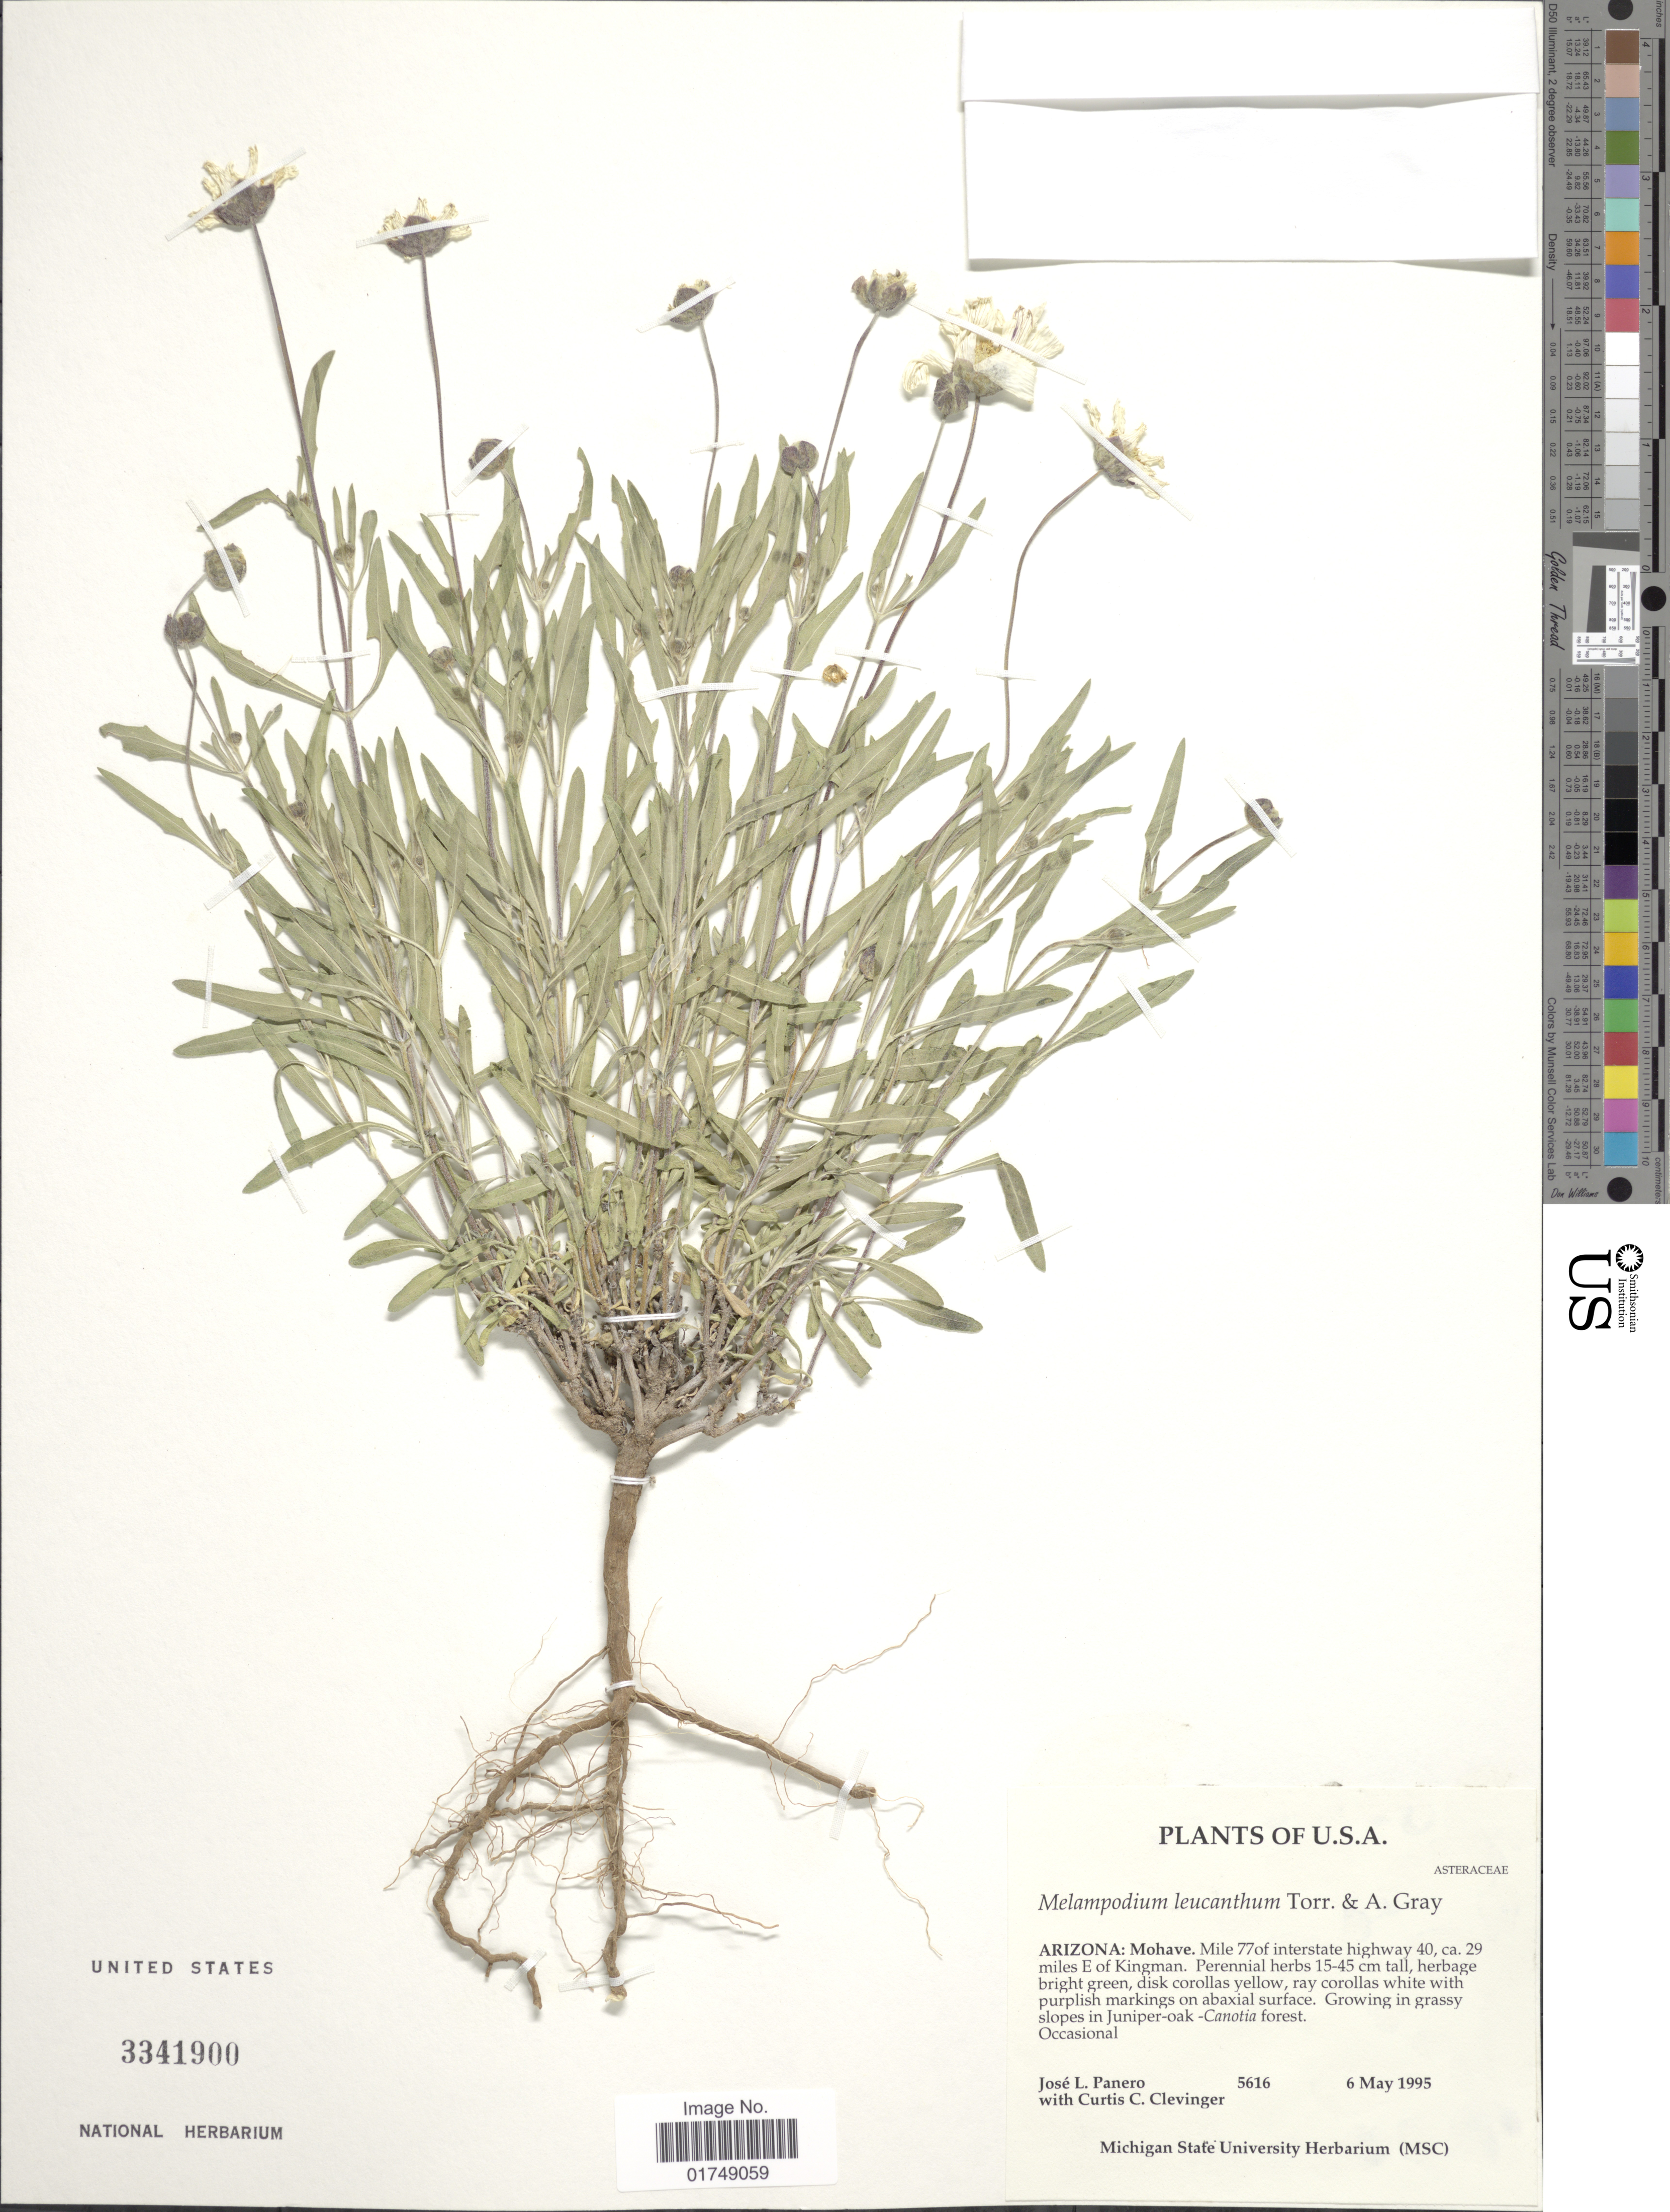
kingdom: Plantae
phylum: Tracheophyta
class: Magnoliopsida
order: Asterales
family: Asteraceae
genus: Melampodium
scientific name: Melampodium leucanthum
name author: Torr. & A. Gray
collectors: J. L. Panero & C. Clevinger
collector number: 5616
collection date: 1995-05-06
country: United States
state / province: Arizona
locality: Mohave. Mile 77 of interstate highway 40, ca. 29 miles E of Kingman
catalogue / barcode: US 3341900